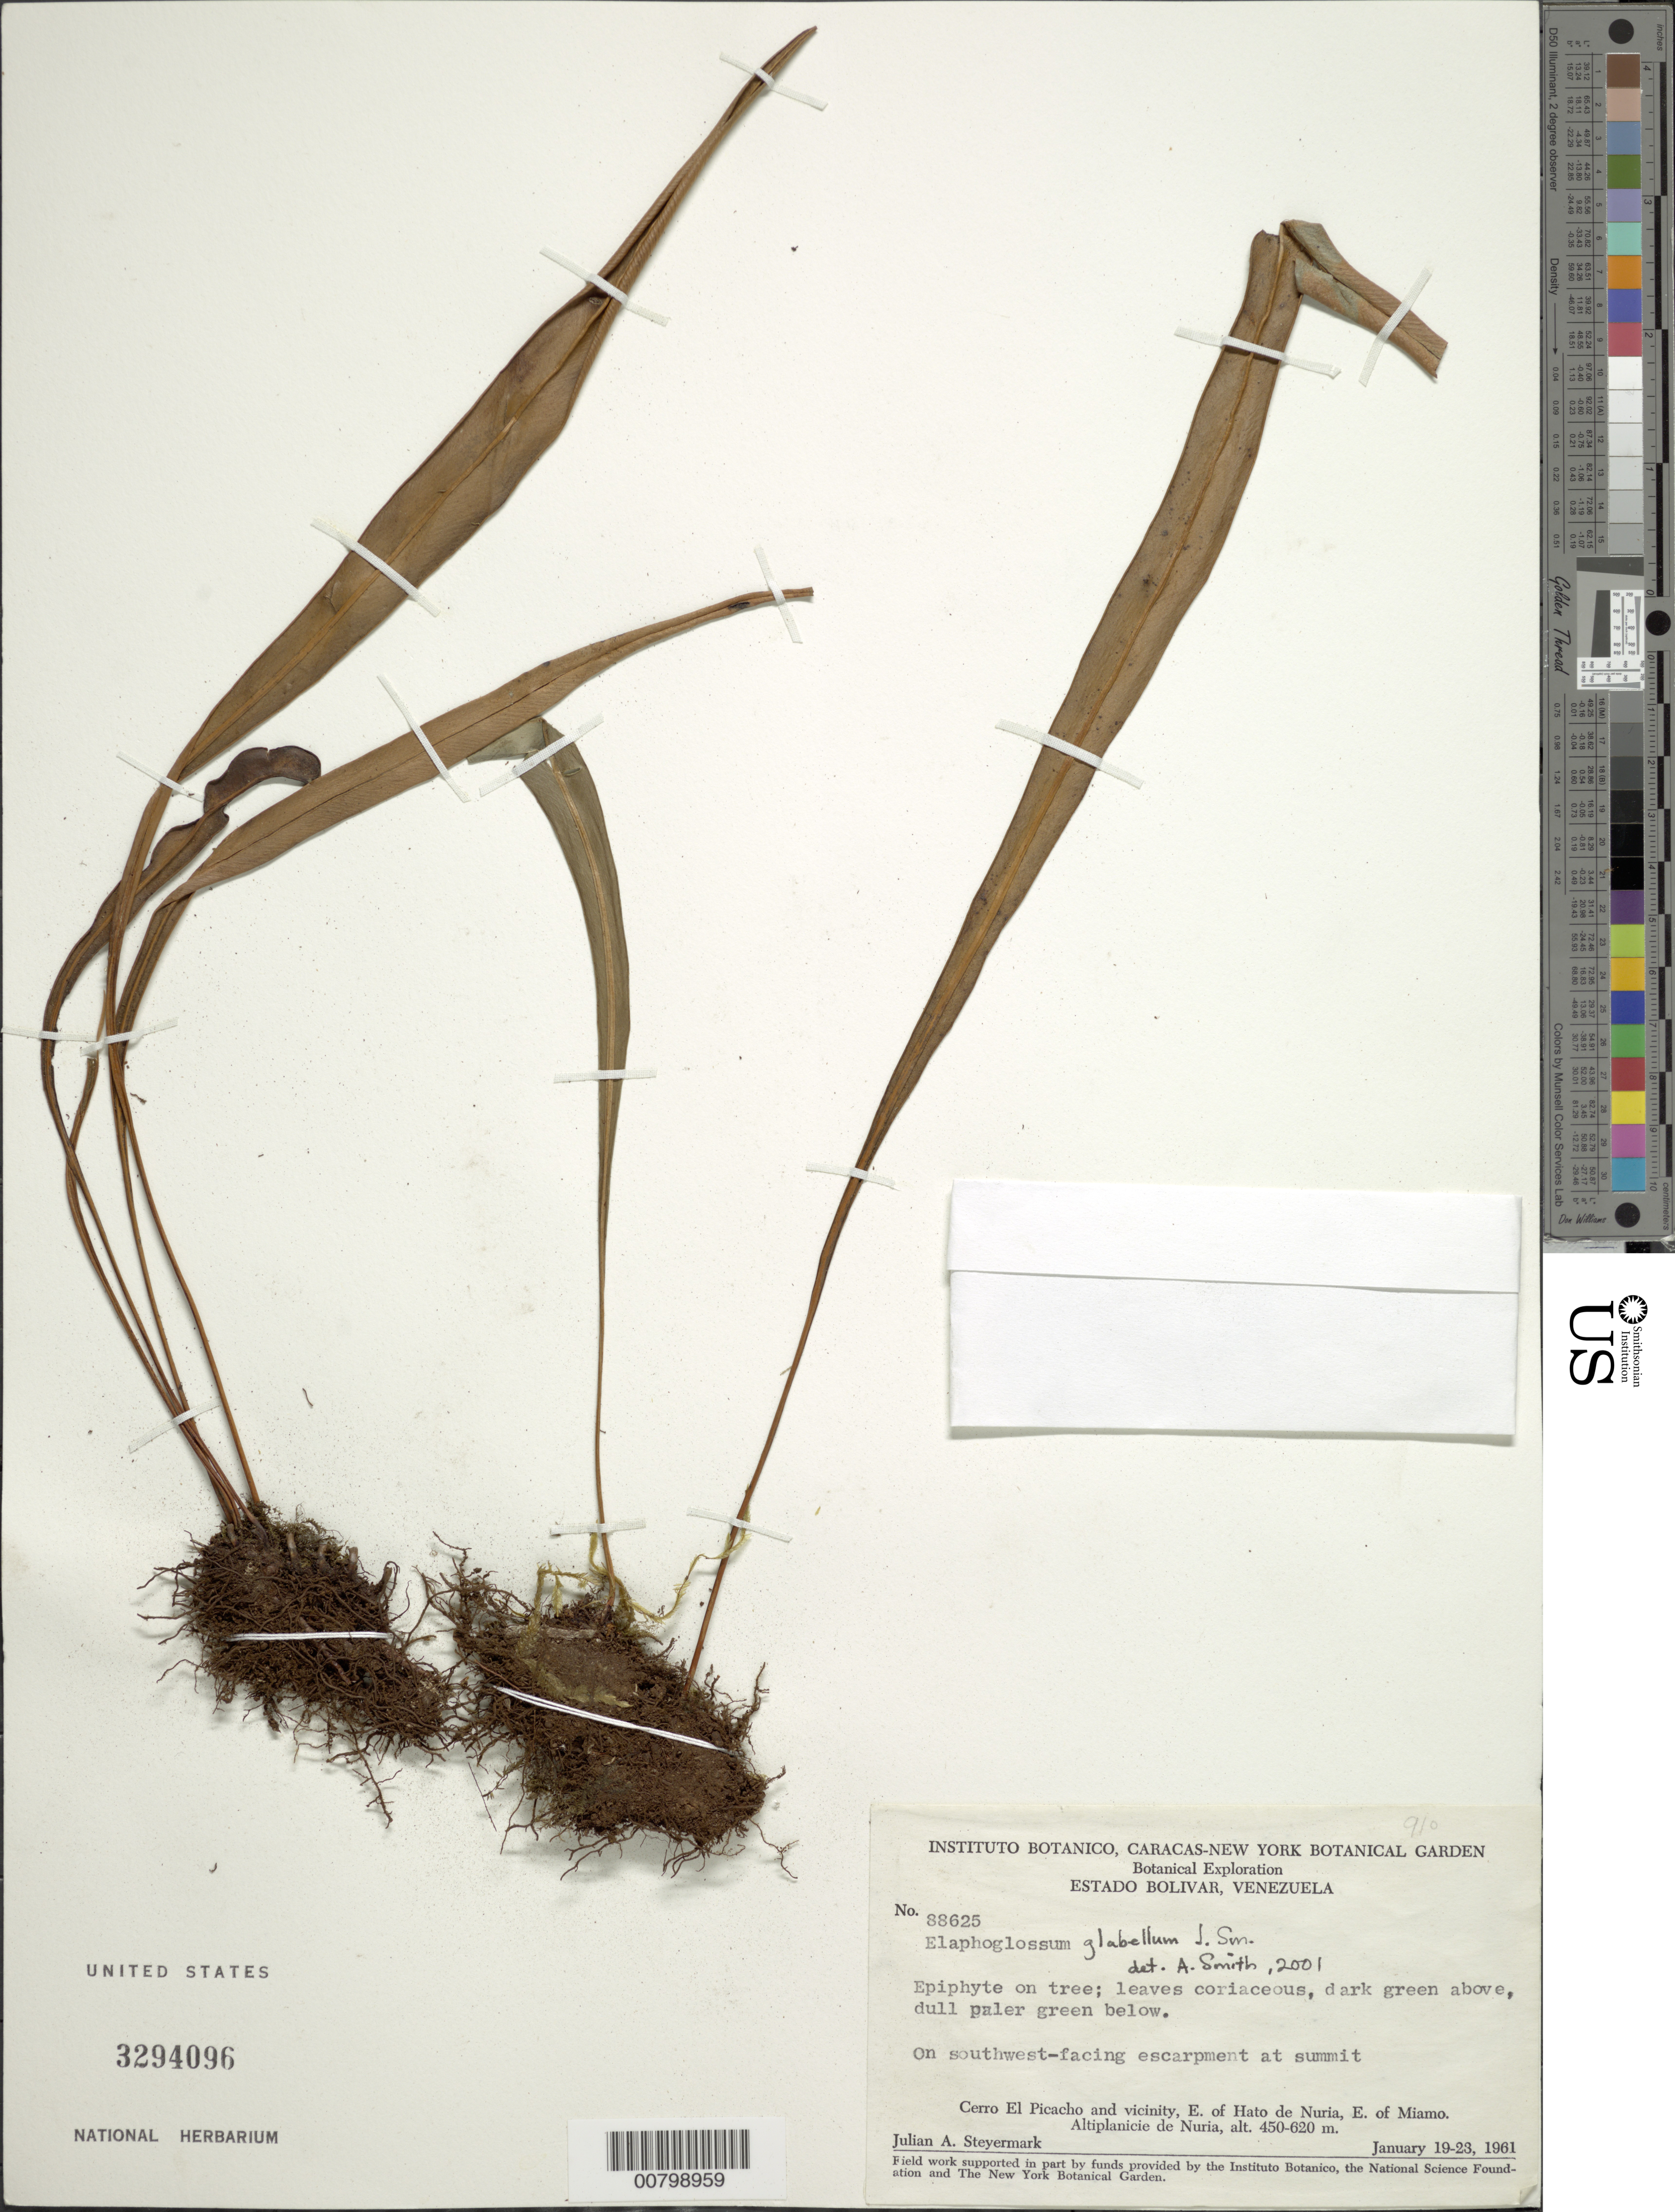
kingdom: Plantae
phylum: Tracheophyta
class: Polypodiopsida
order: Polypodiales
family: Dryopteridaceae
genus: Elaphoglossum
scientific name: Elaphoglossum glabellum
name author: J. Sm.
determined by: Smith, A.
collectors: J. Steyermark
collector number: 88625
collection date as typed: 19-Jan-61 to 23-Jan-61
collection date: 1961-01-19/1961-01-23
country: Venezuela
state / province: Bolívar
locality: Cerro El Picacho and vicinity, E of Hato de Nuria, E of Miamo, Altiplanicie de Nuria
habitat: SW-facing escarpment at summit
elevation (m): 450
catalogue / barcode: US 3294096